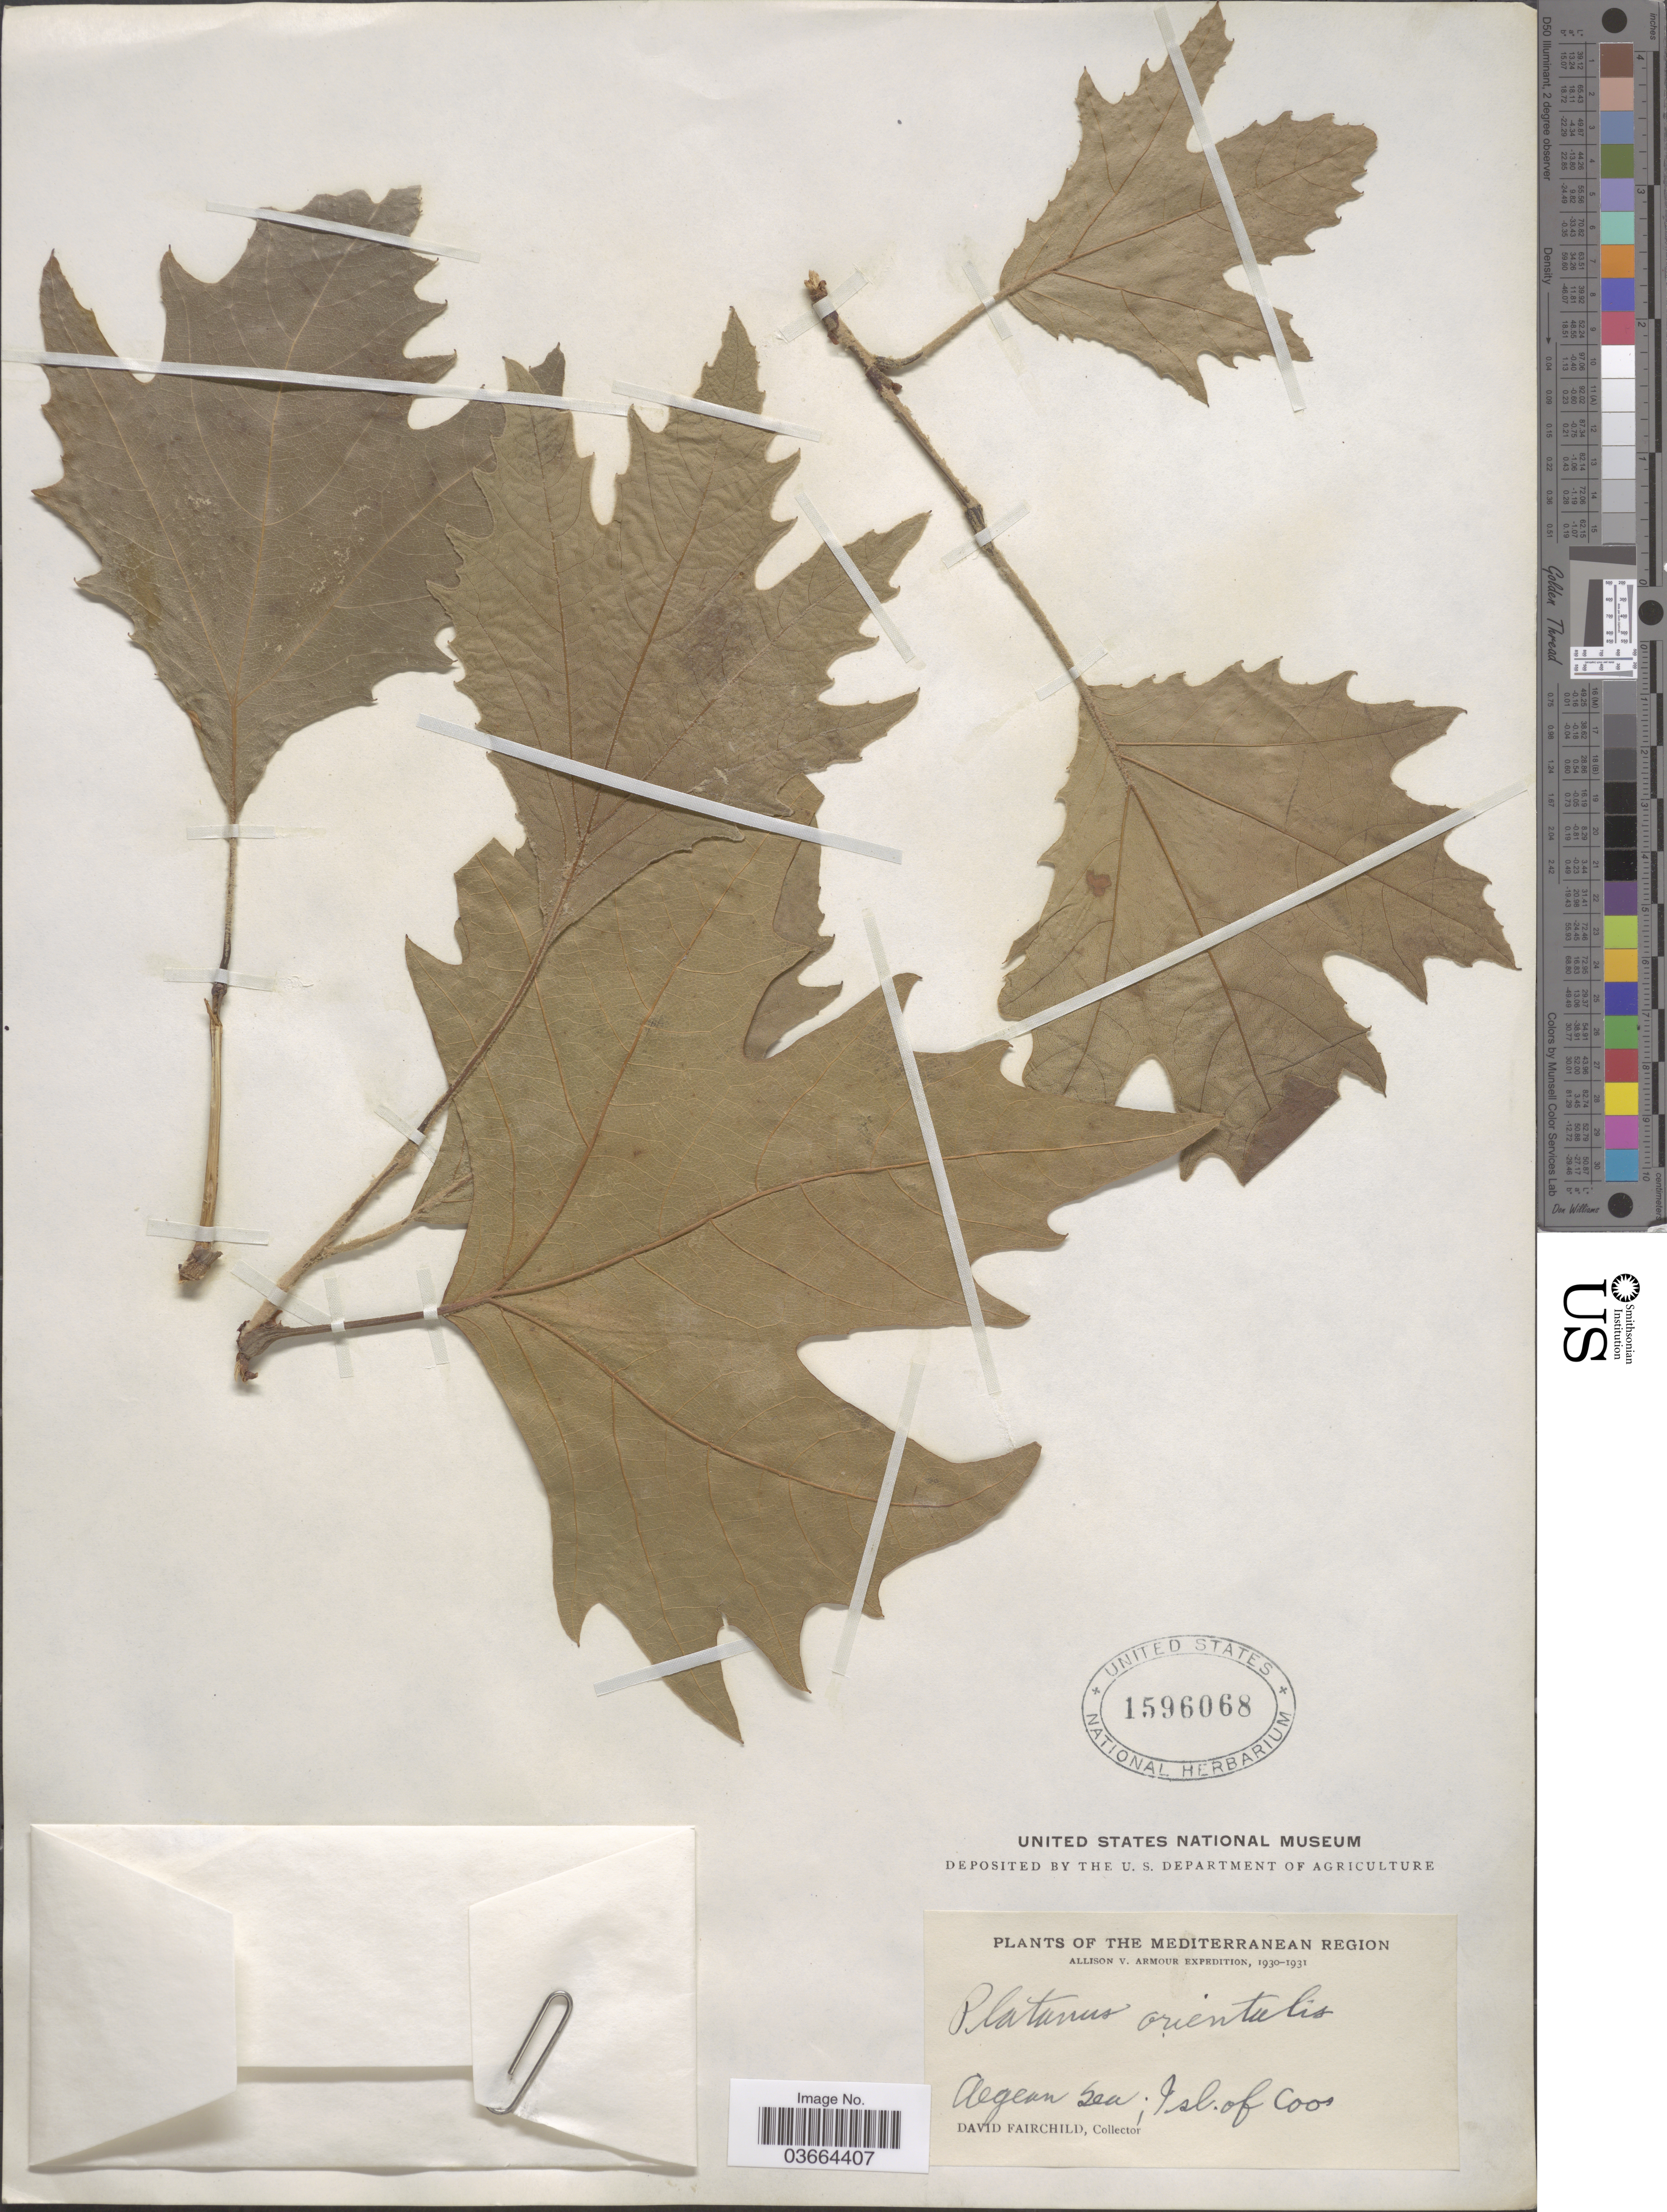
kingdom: Plantae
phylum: Tracheophyta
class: Magnoliopsida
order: Proteales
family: Platanaceae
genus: Platanus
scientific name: Platanus orientalis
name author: L.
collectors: D. Fairchild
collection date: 1930/1931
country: Greece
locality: The Mediterranean Region. Aegean Sea; Isl. of Coos.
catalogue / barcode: US 1596068